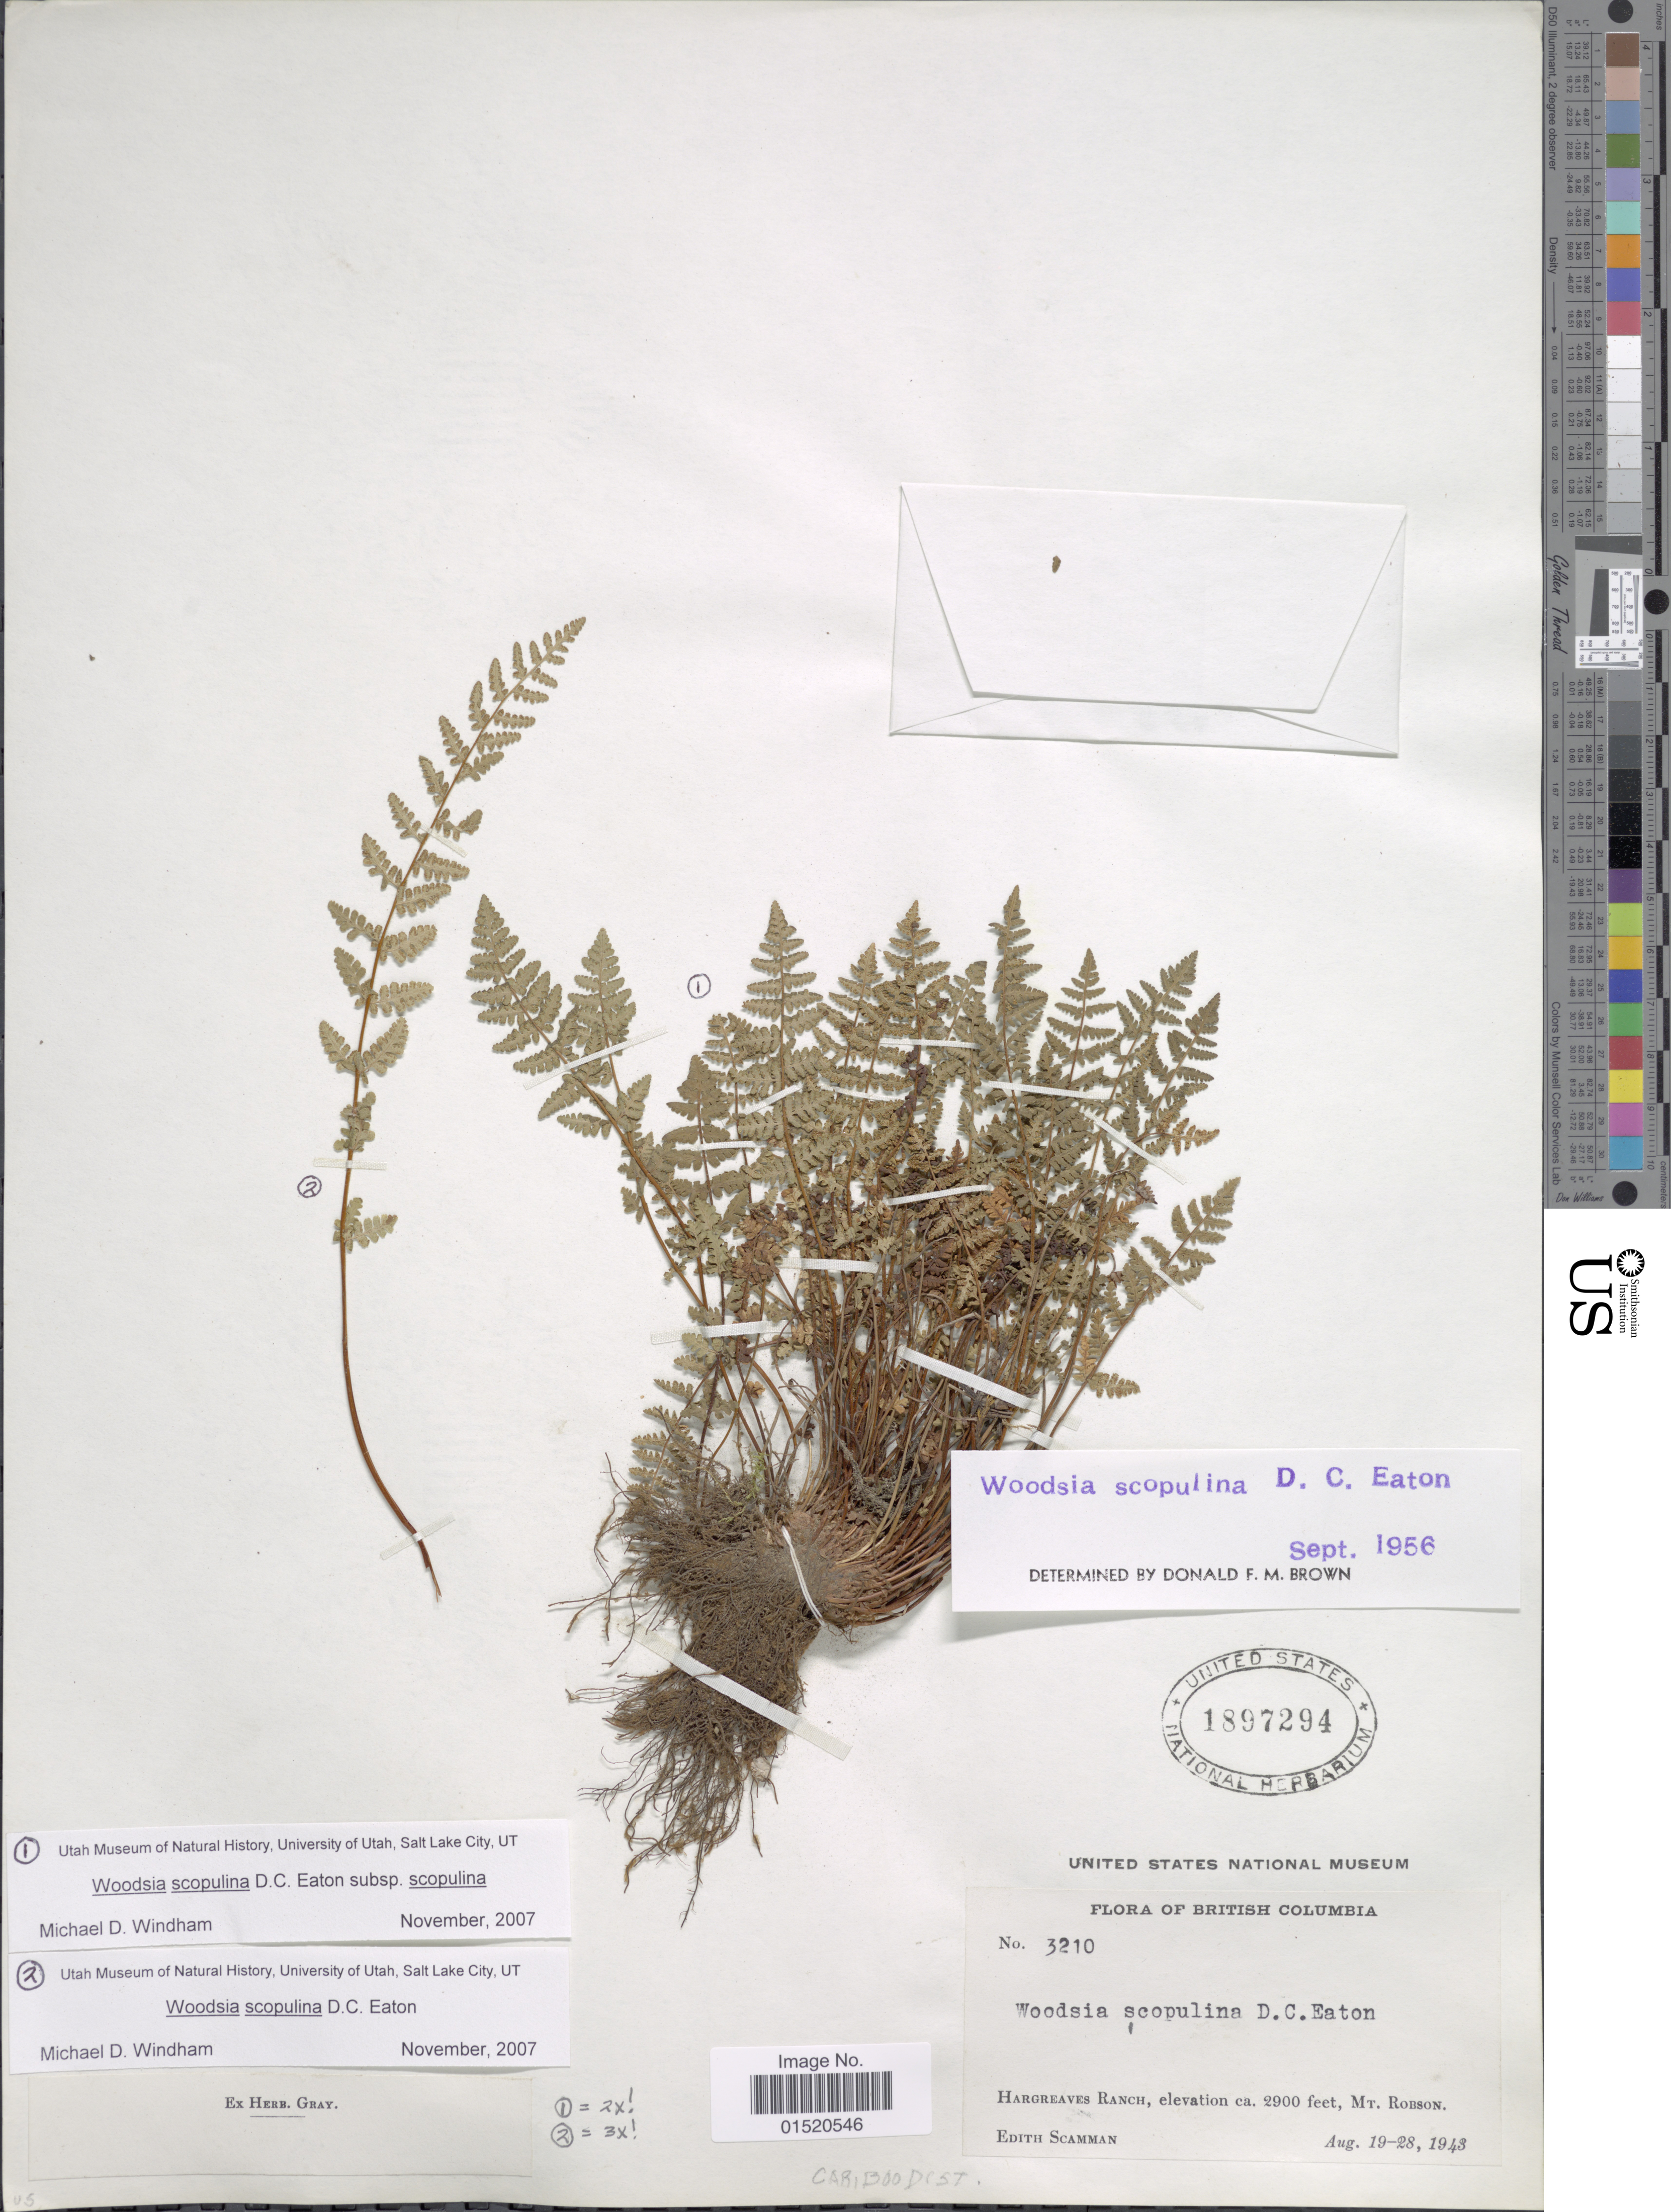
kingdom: Plantae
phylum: Tracheophyta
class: Polypodiopsida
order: Polypodiales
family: Woodsiaceae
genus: Woodsia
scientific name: Woodsia scopulina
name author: D.C. Eaton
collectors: E. Scamman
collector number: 3210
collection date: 1943-08-19/1943-08-28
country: Canada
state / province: British Columbia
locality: Hargreaves Ranch, Mt Robson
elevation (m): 884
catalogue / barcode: US 1897294